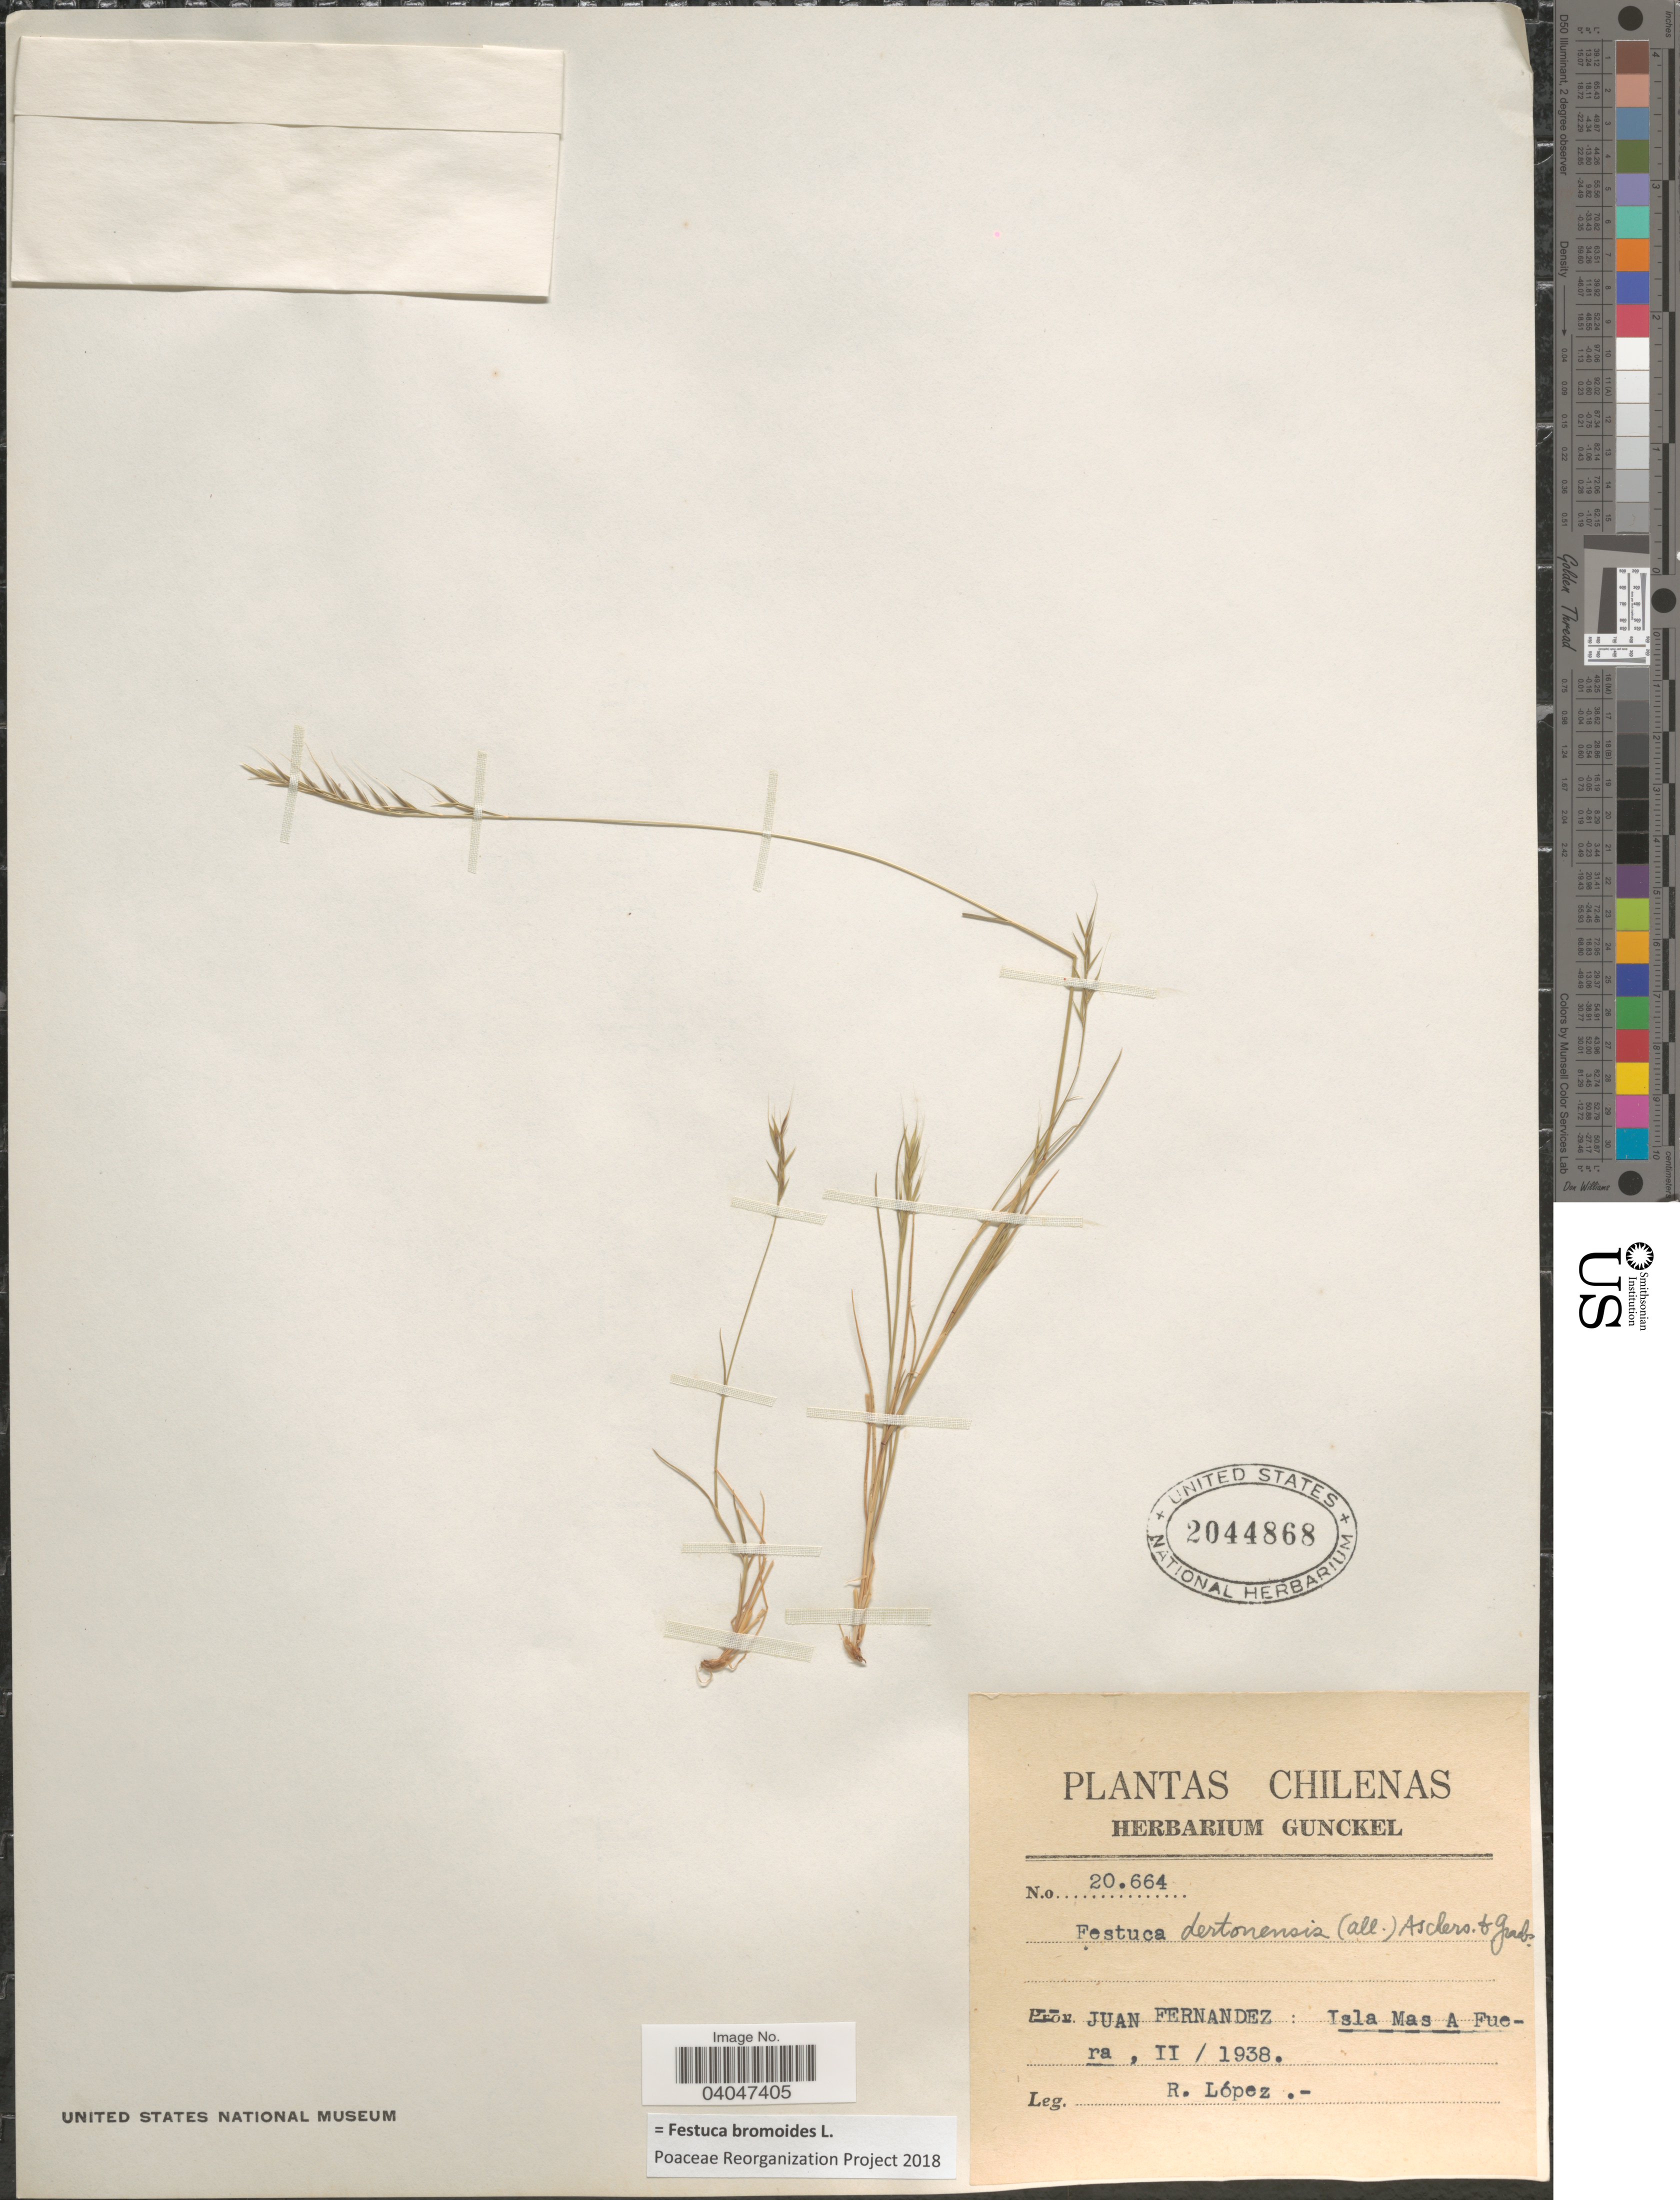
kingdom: Plantae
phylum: Tracheophyta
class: Liliopsida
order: Poales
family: Poaceae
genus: Festuca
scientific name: Festuca bromoides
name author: L.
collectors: R. Lopez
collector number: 20664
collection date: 1938-02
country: Chile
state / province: Valparaíso (V)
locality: Juan Fernandez: Isla Mas A Fuera.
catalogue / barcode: US 2044868